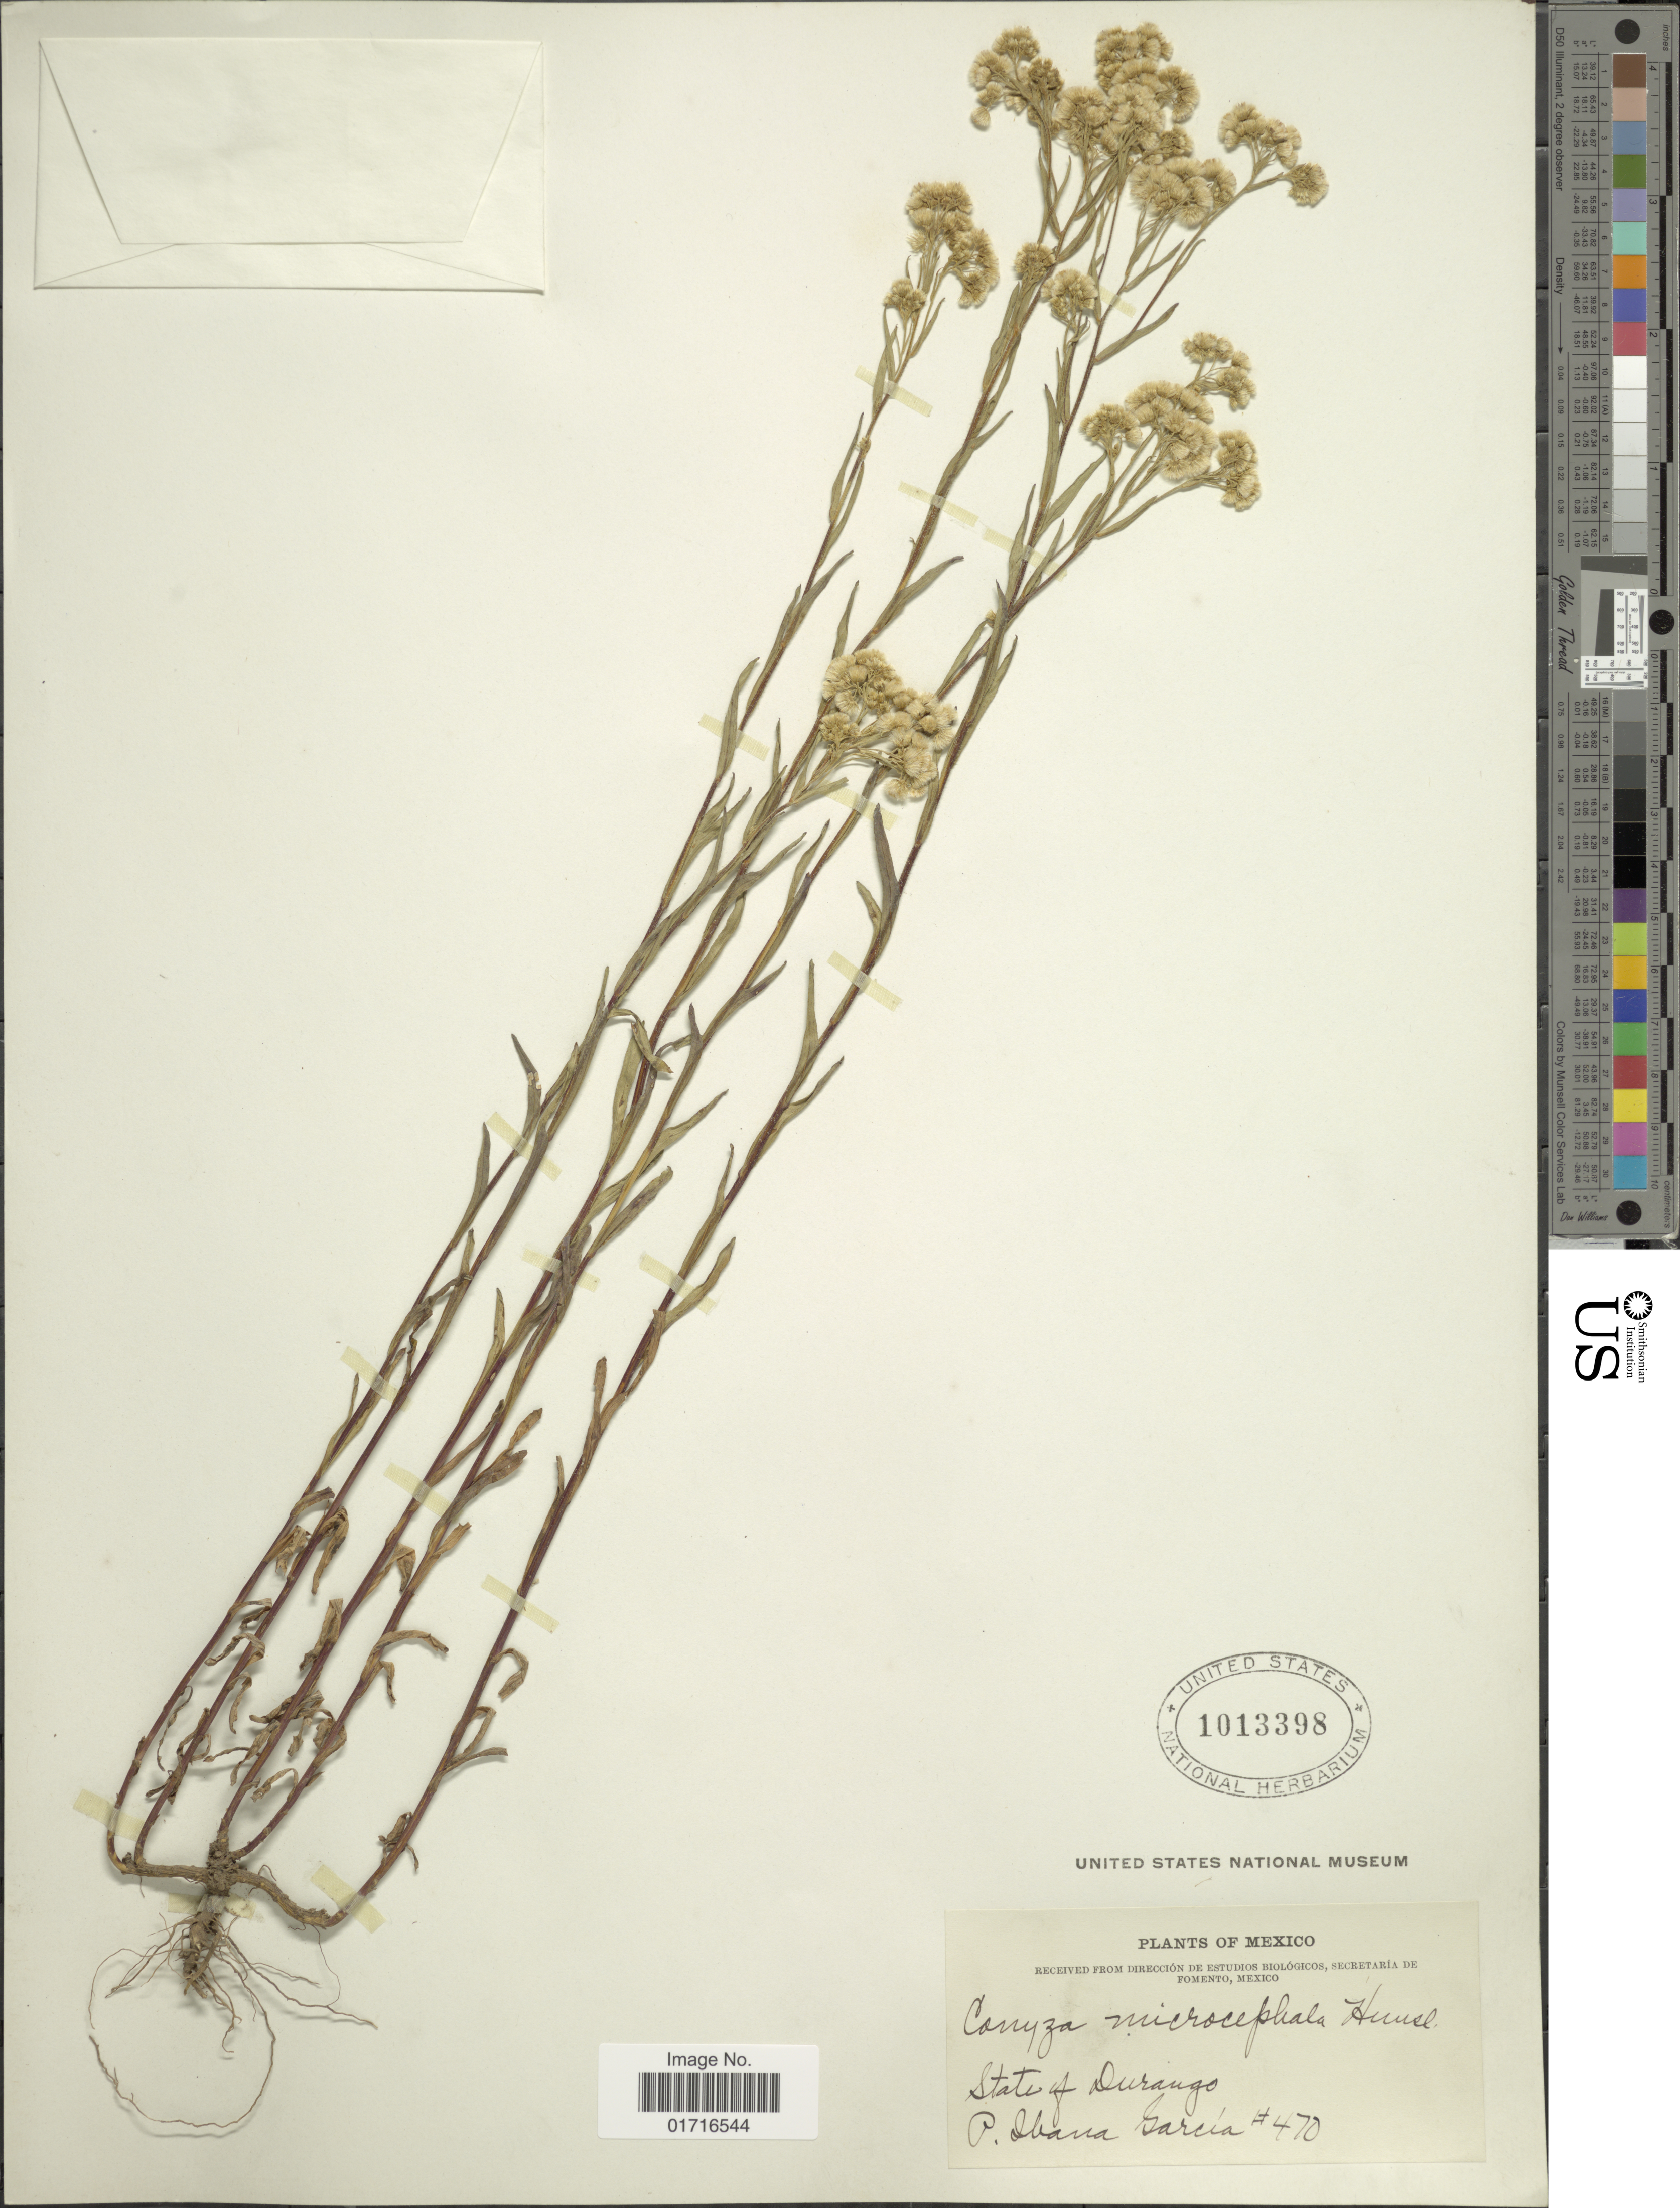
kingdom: Plantae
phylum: Tracheophyta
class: Magnoliopsida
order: Asterales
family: Asteraceae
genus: Conyza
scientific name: Conyza microcephala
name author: Hemsl.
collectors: P. I. Garcia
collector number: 470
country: Mexico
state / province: Durango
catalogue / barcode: US 1013398